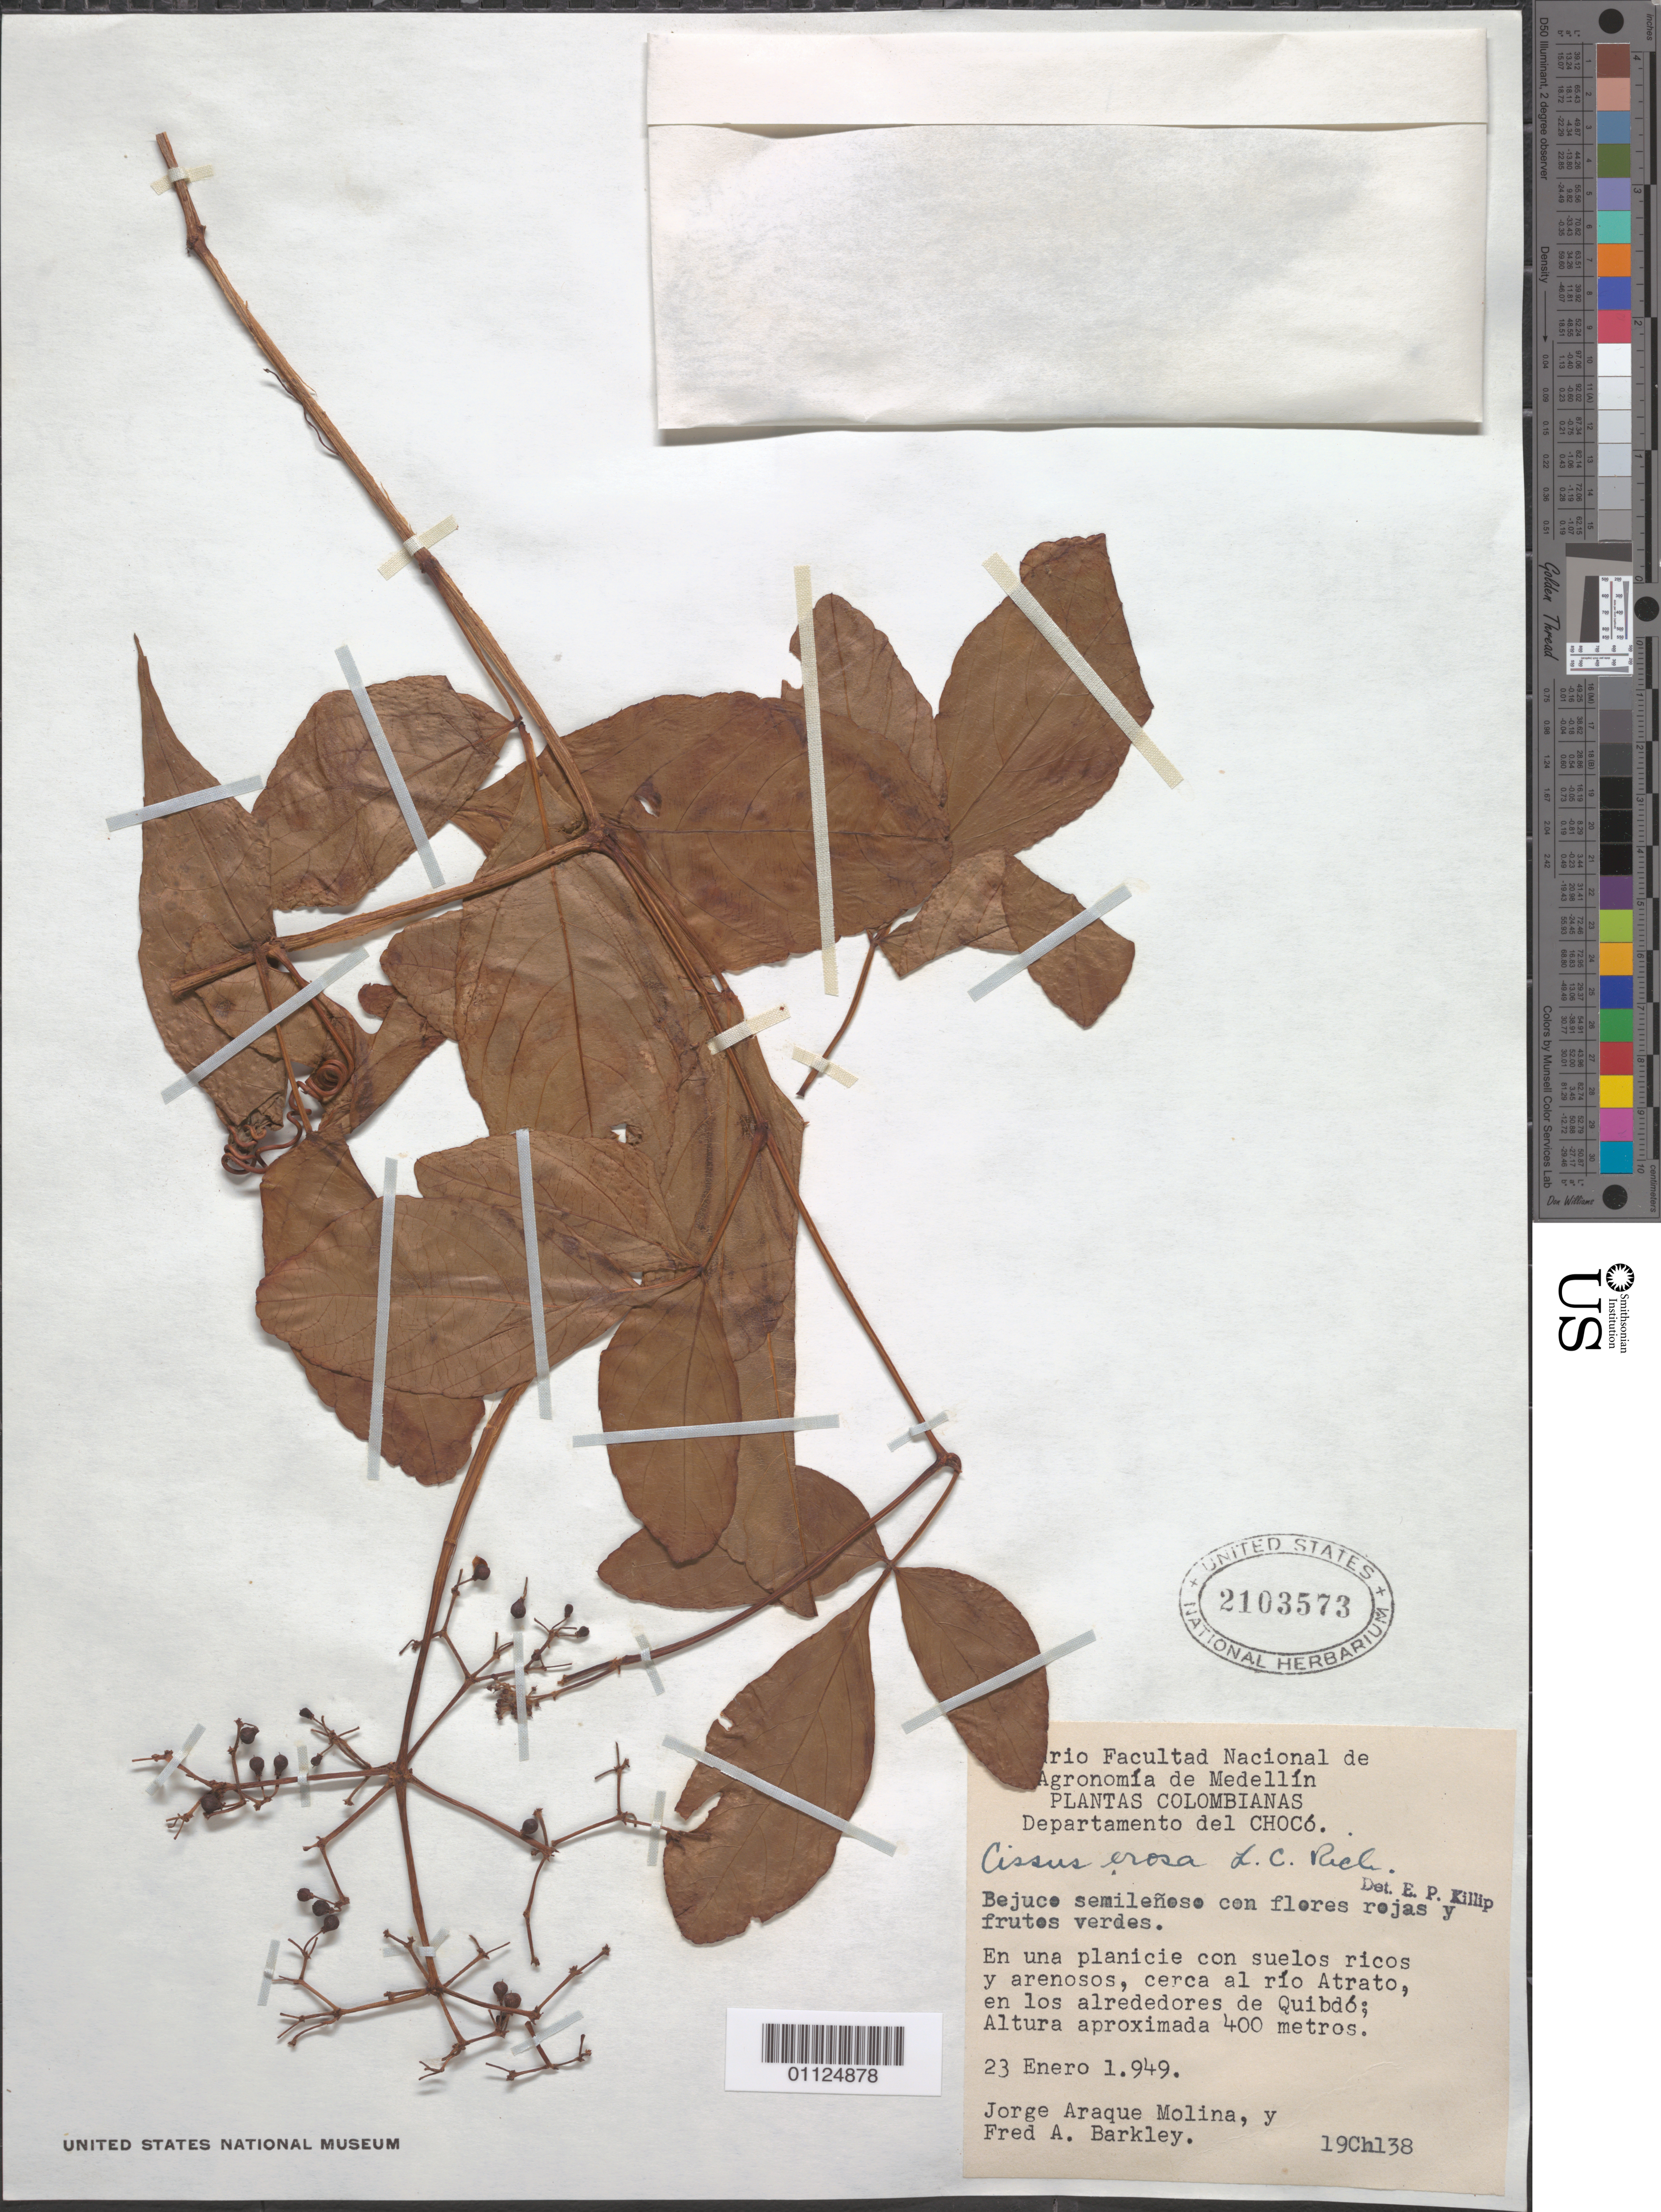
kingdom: Plantae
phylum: Tracheophyta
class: Magnoliopsida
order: Vitales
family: Vitaceae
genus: Cissus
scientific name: Cissus erosa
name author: Rich.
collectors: J. A. Molina & F. A. Barkley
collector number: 19 Ch 138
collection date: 1949-01-23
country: Colombia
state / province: Chocó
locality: Cerca al rio Atrato, en los alrededores de Quibdo.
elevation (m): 400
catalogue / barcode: US 2103573